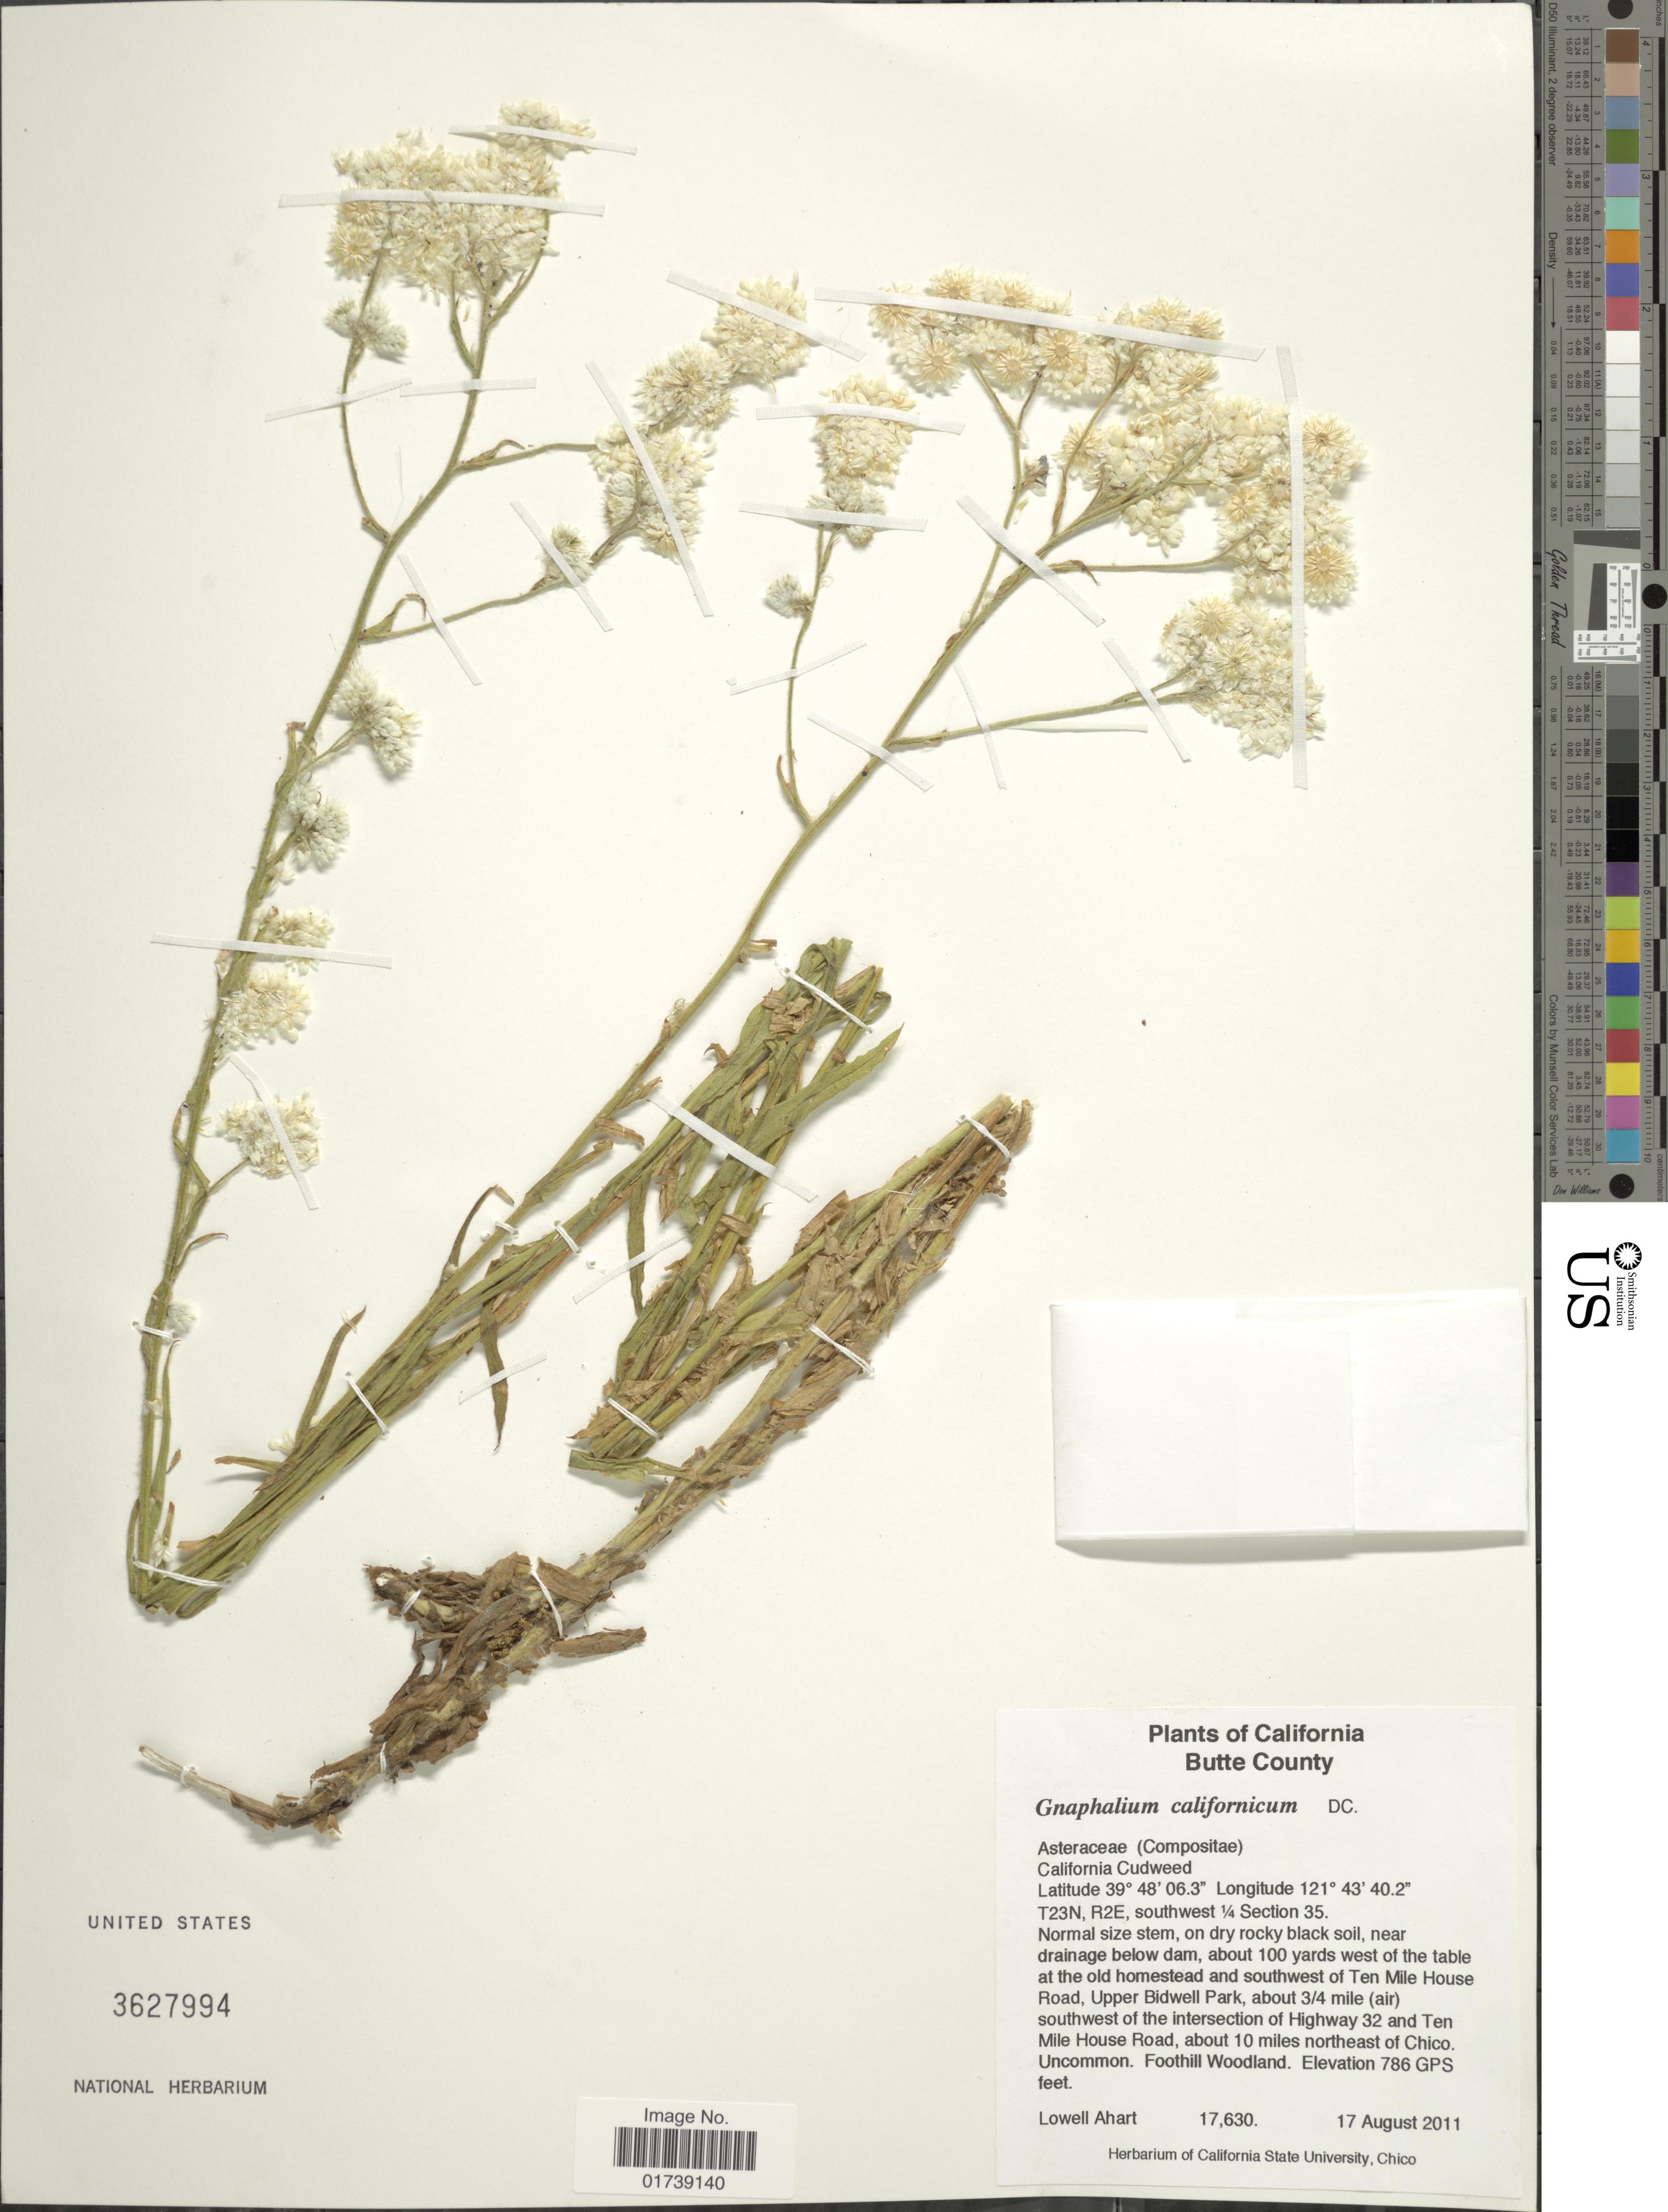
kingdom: Plantae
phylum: Tracheophyta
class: Magnoliopsida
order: Asterales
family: Asteraceae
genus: Pseudognaphalium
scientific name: Pseudognaphalium californicum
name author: (DC.) Anderb.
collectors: L. Ahart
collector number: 17630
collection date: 2011-08-17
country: United States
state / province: California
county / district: Butte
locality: Butte County, T23, R2E, southwest 1/4 Section 35, about 3/4 mile (air) southwest of the intersection of Highway 32 and Ten Mile House Road, about 10 miles northeast of Chico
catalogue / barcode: US 3627994